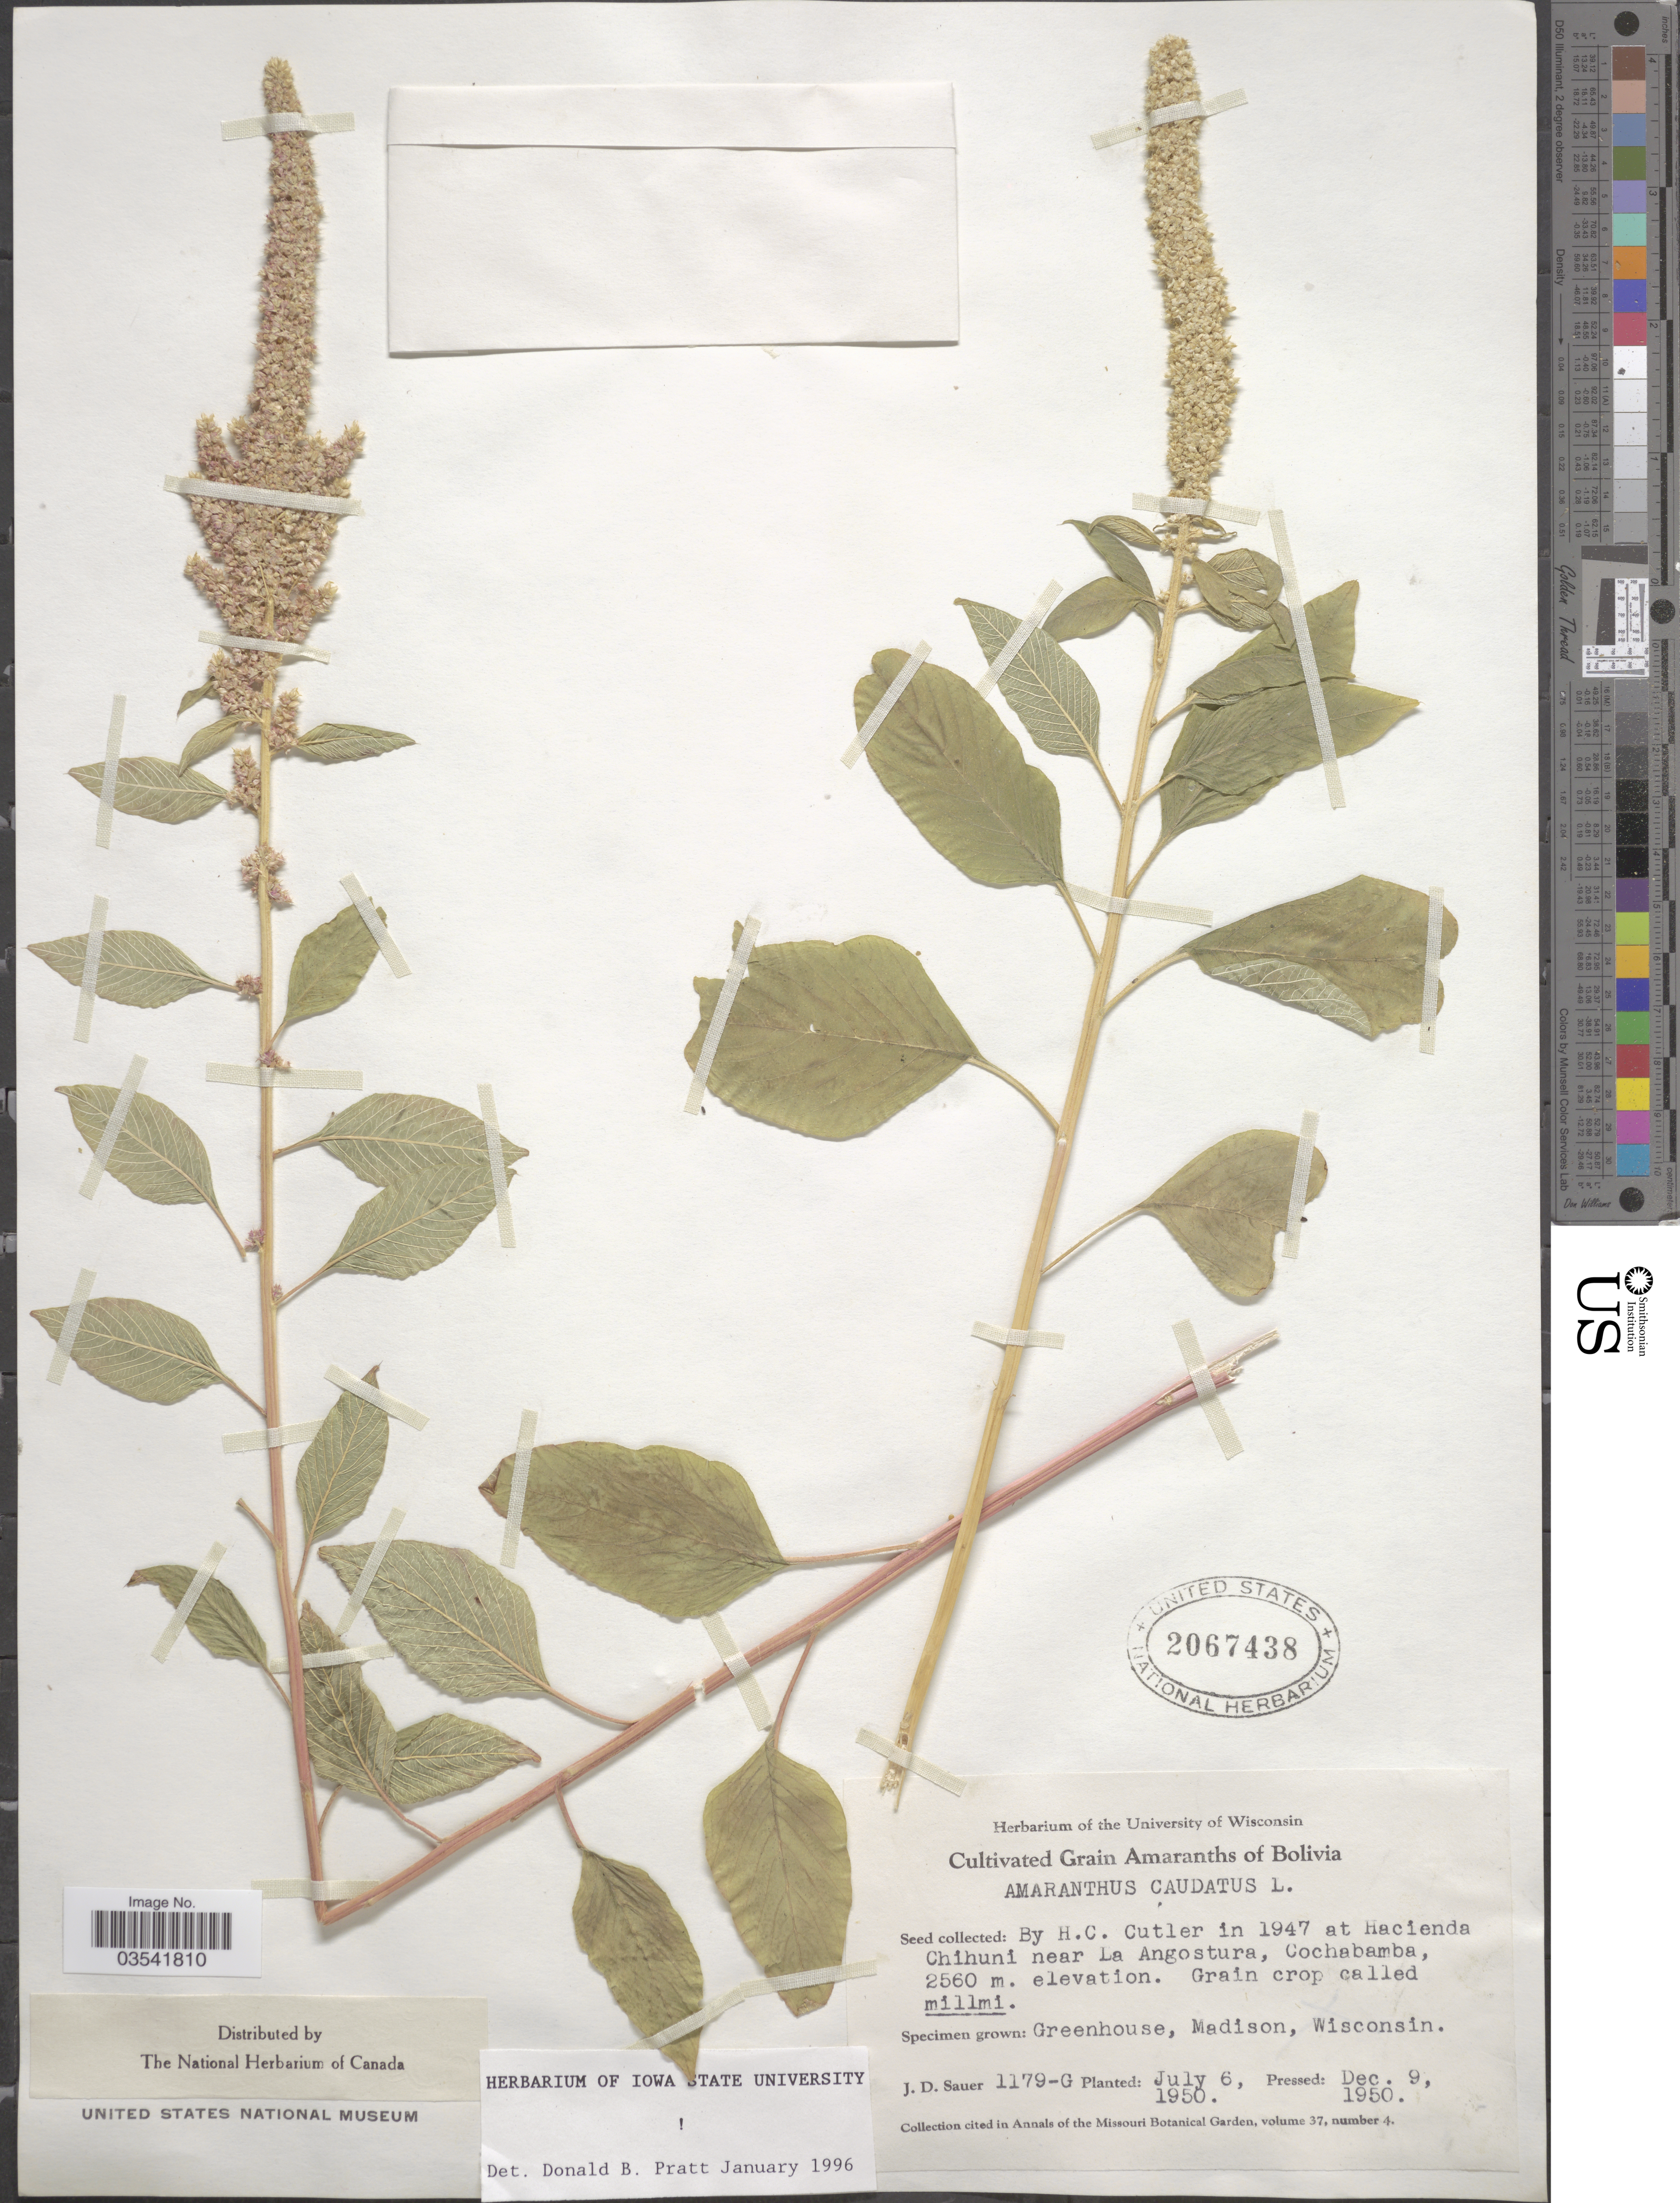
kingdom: Plantae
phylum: Tracheophyta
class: Magnoliopsida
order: Caryophyllales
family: Amaranthaceae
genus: Amaranthus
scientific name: Amaranthus caudatus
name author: L.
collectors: J. D. Sauer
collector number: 1179-G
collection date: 1950-07-06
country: United States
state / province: Wisconsin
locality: Greenhouse, Madison.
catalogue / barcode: US 2067438